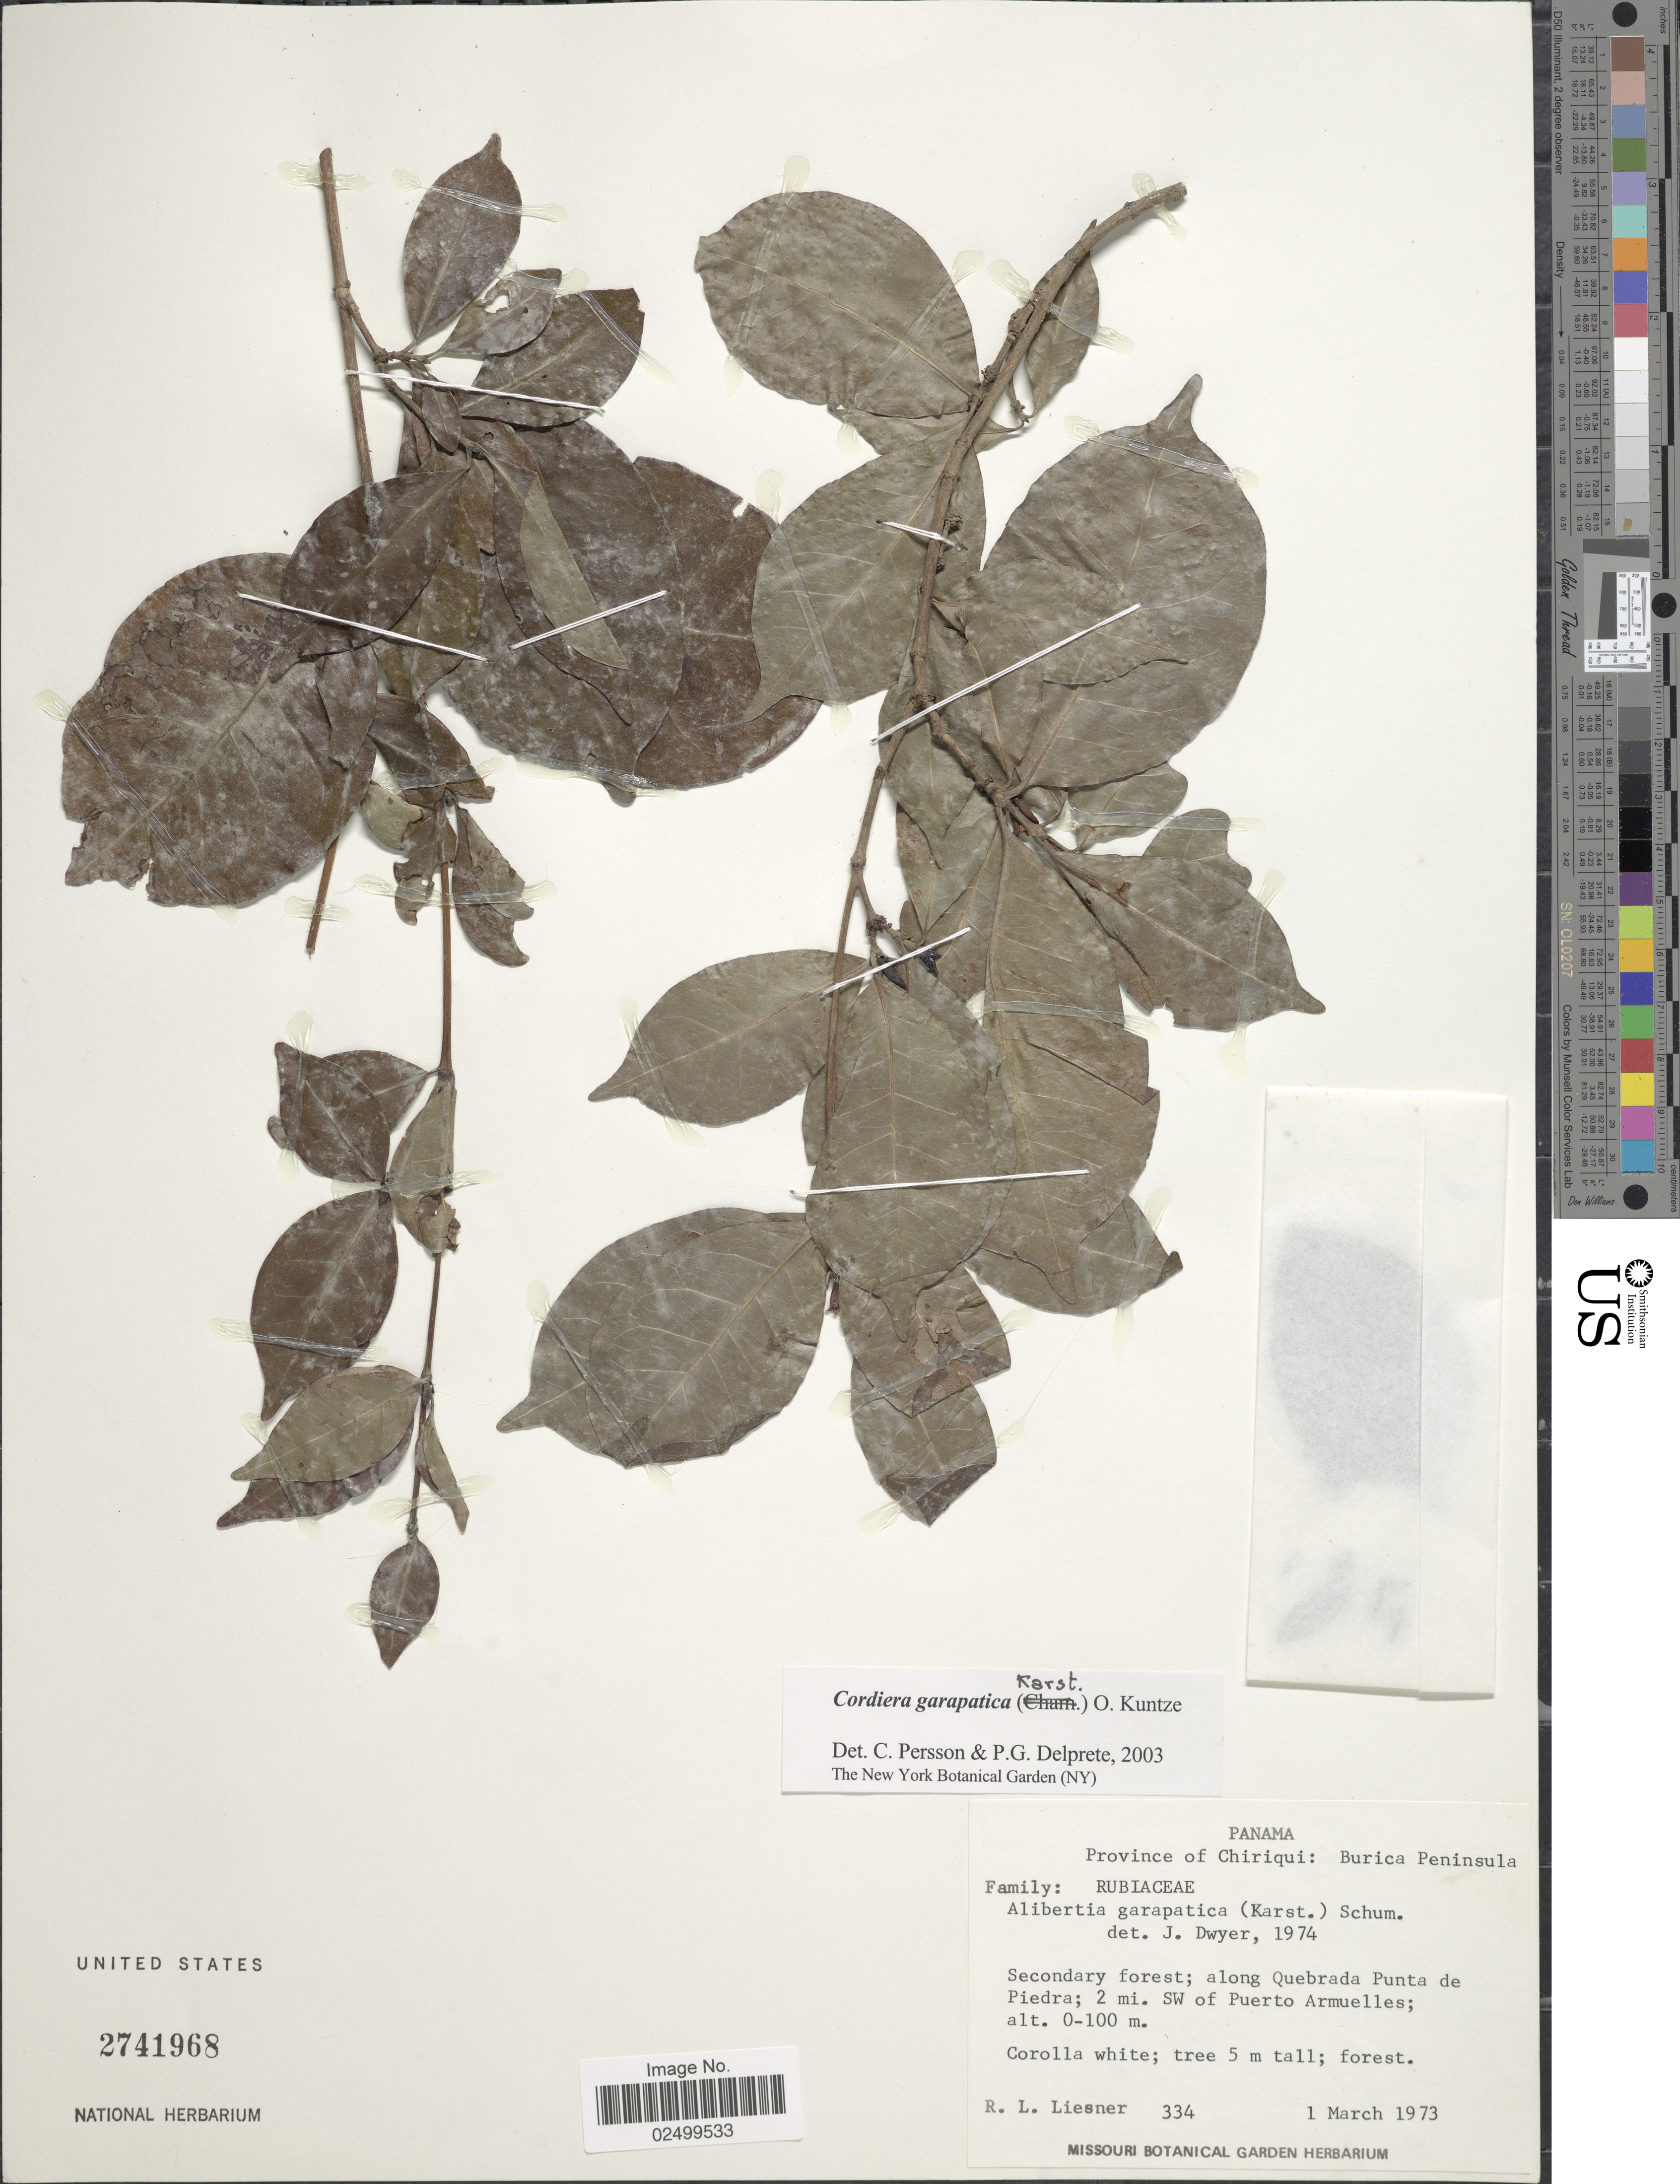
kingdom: Plantae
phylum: Tracheophyta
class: Magnoliopsida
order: Gentianales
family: Rubiaceae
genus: Cordiera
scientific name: Cordiera garapatica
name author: Kuntze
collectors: R. L. Liesner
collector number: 334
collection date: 1973-03-01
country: Panama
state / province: Chiriqui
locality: Burica Peninsula, Secondary forest; along Quebrada Punta de Piedra; 2 mi SW of Puerto Armuelles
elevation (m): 0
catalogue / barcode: US 2741968